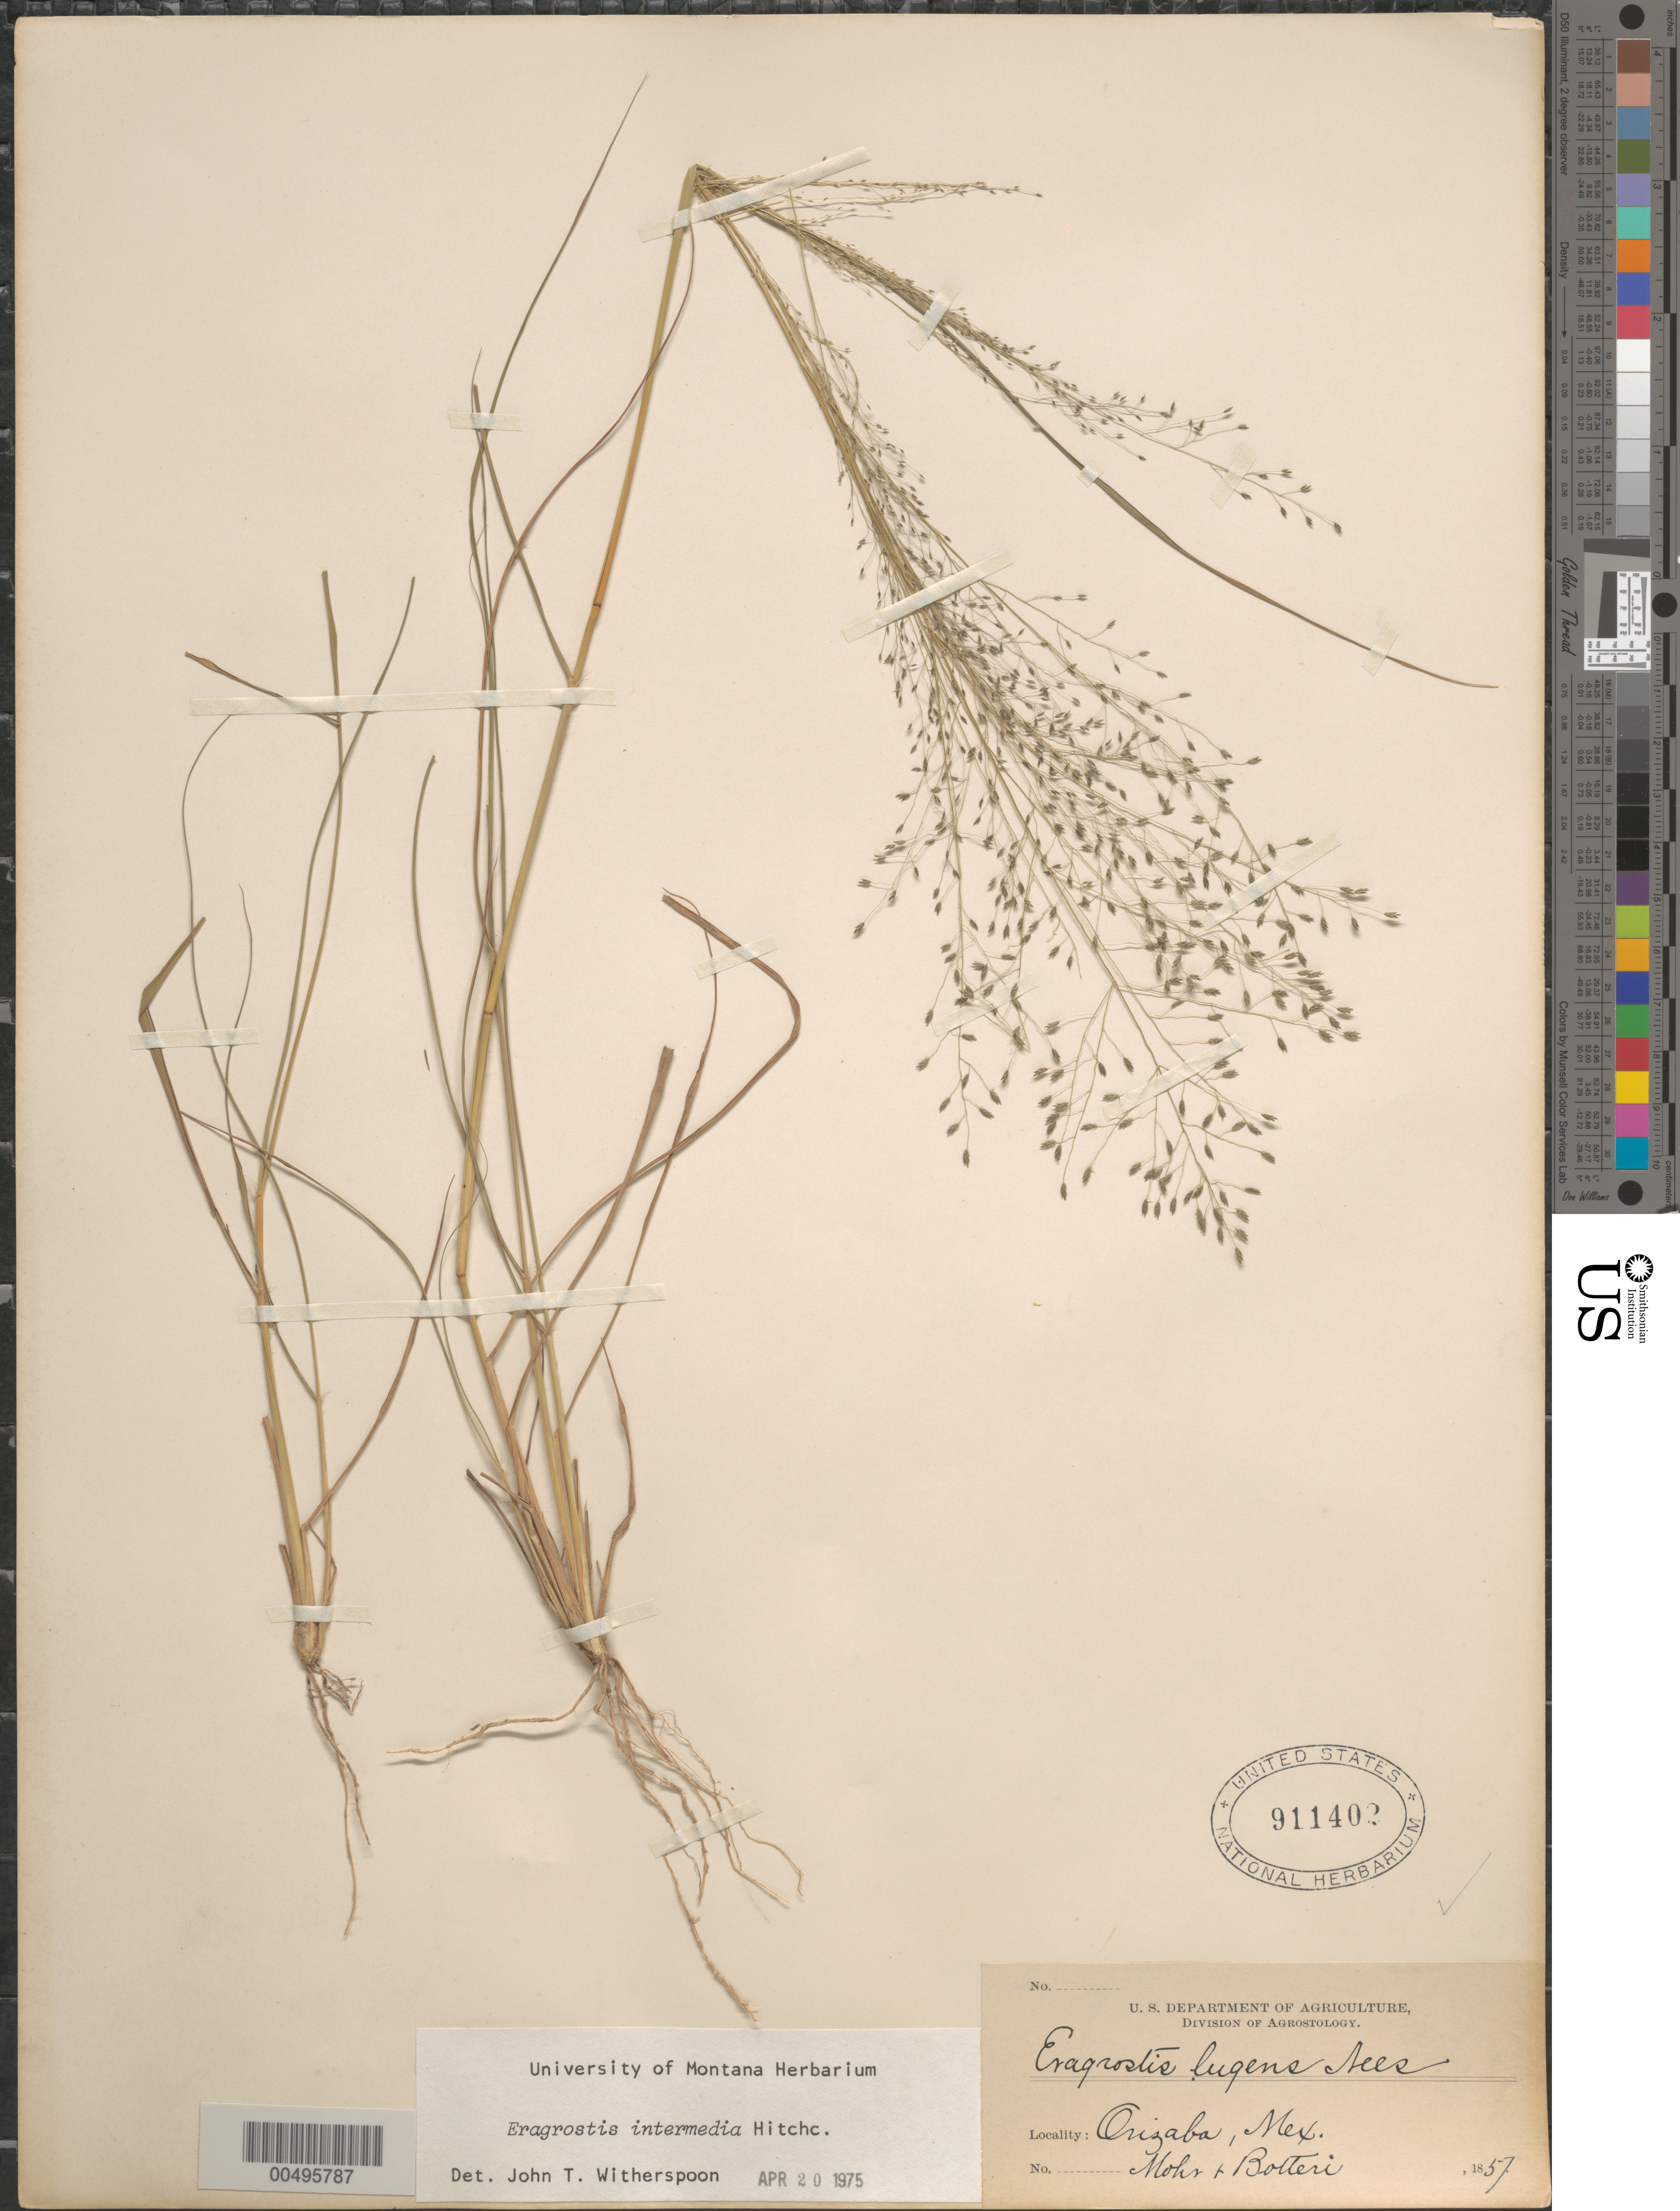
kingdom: Plantae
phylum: Tracheophyta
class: Liliopsida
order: Poales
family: Poaceae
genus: Eragrostis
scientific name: Eragrostis intermedia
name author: Hitchc.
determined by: Witherspoon, John T.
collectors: Mohr, -- & M. Botteri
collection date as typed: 1857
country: Mexico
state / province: Veracruz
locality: Orizaba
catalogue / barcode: US 911402